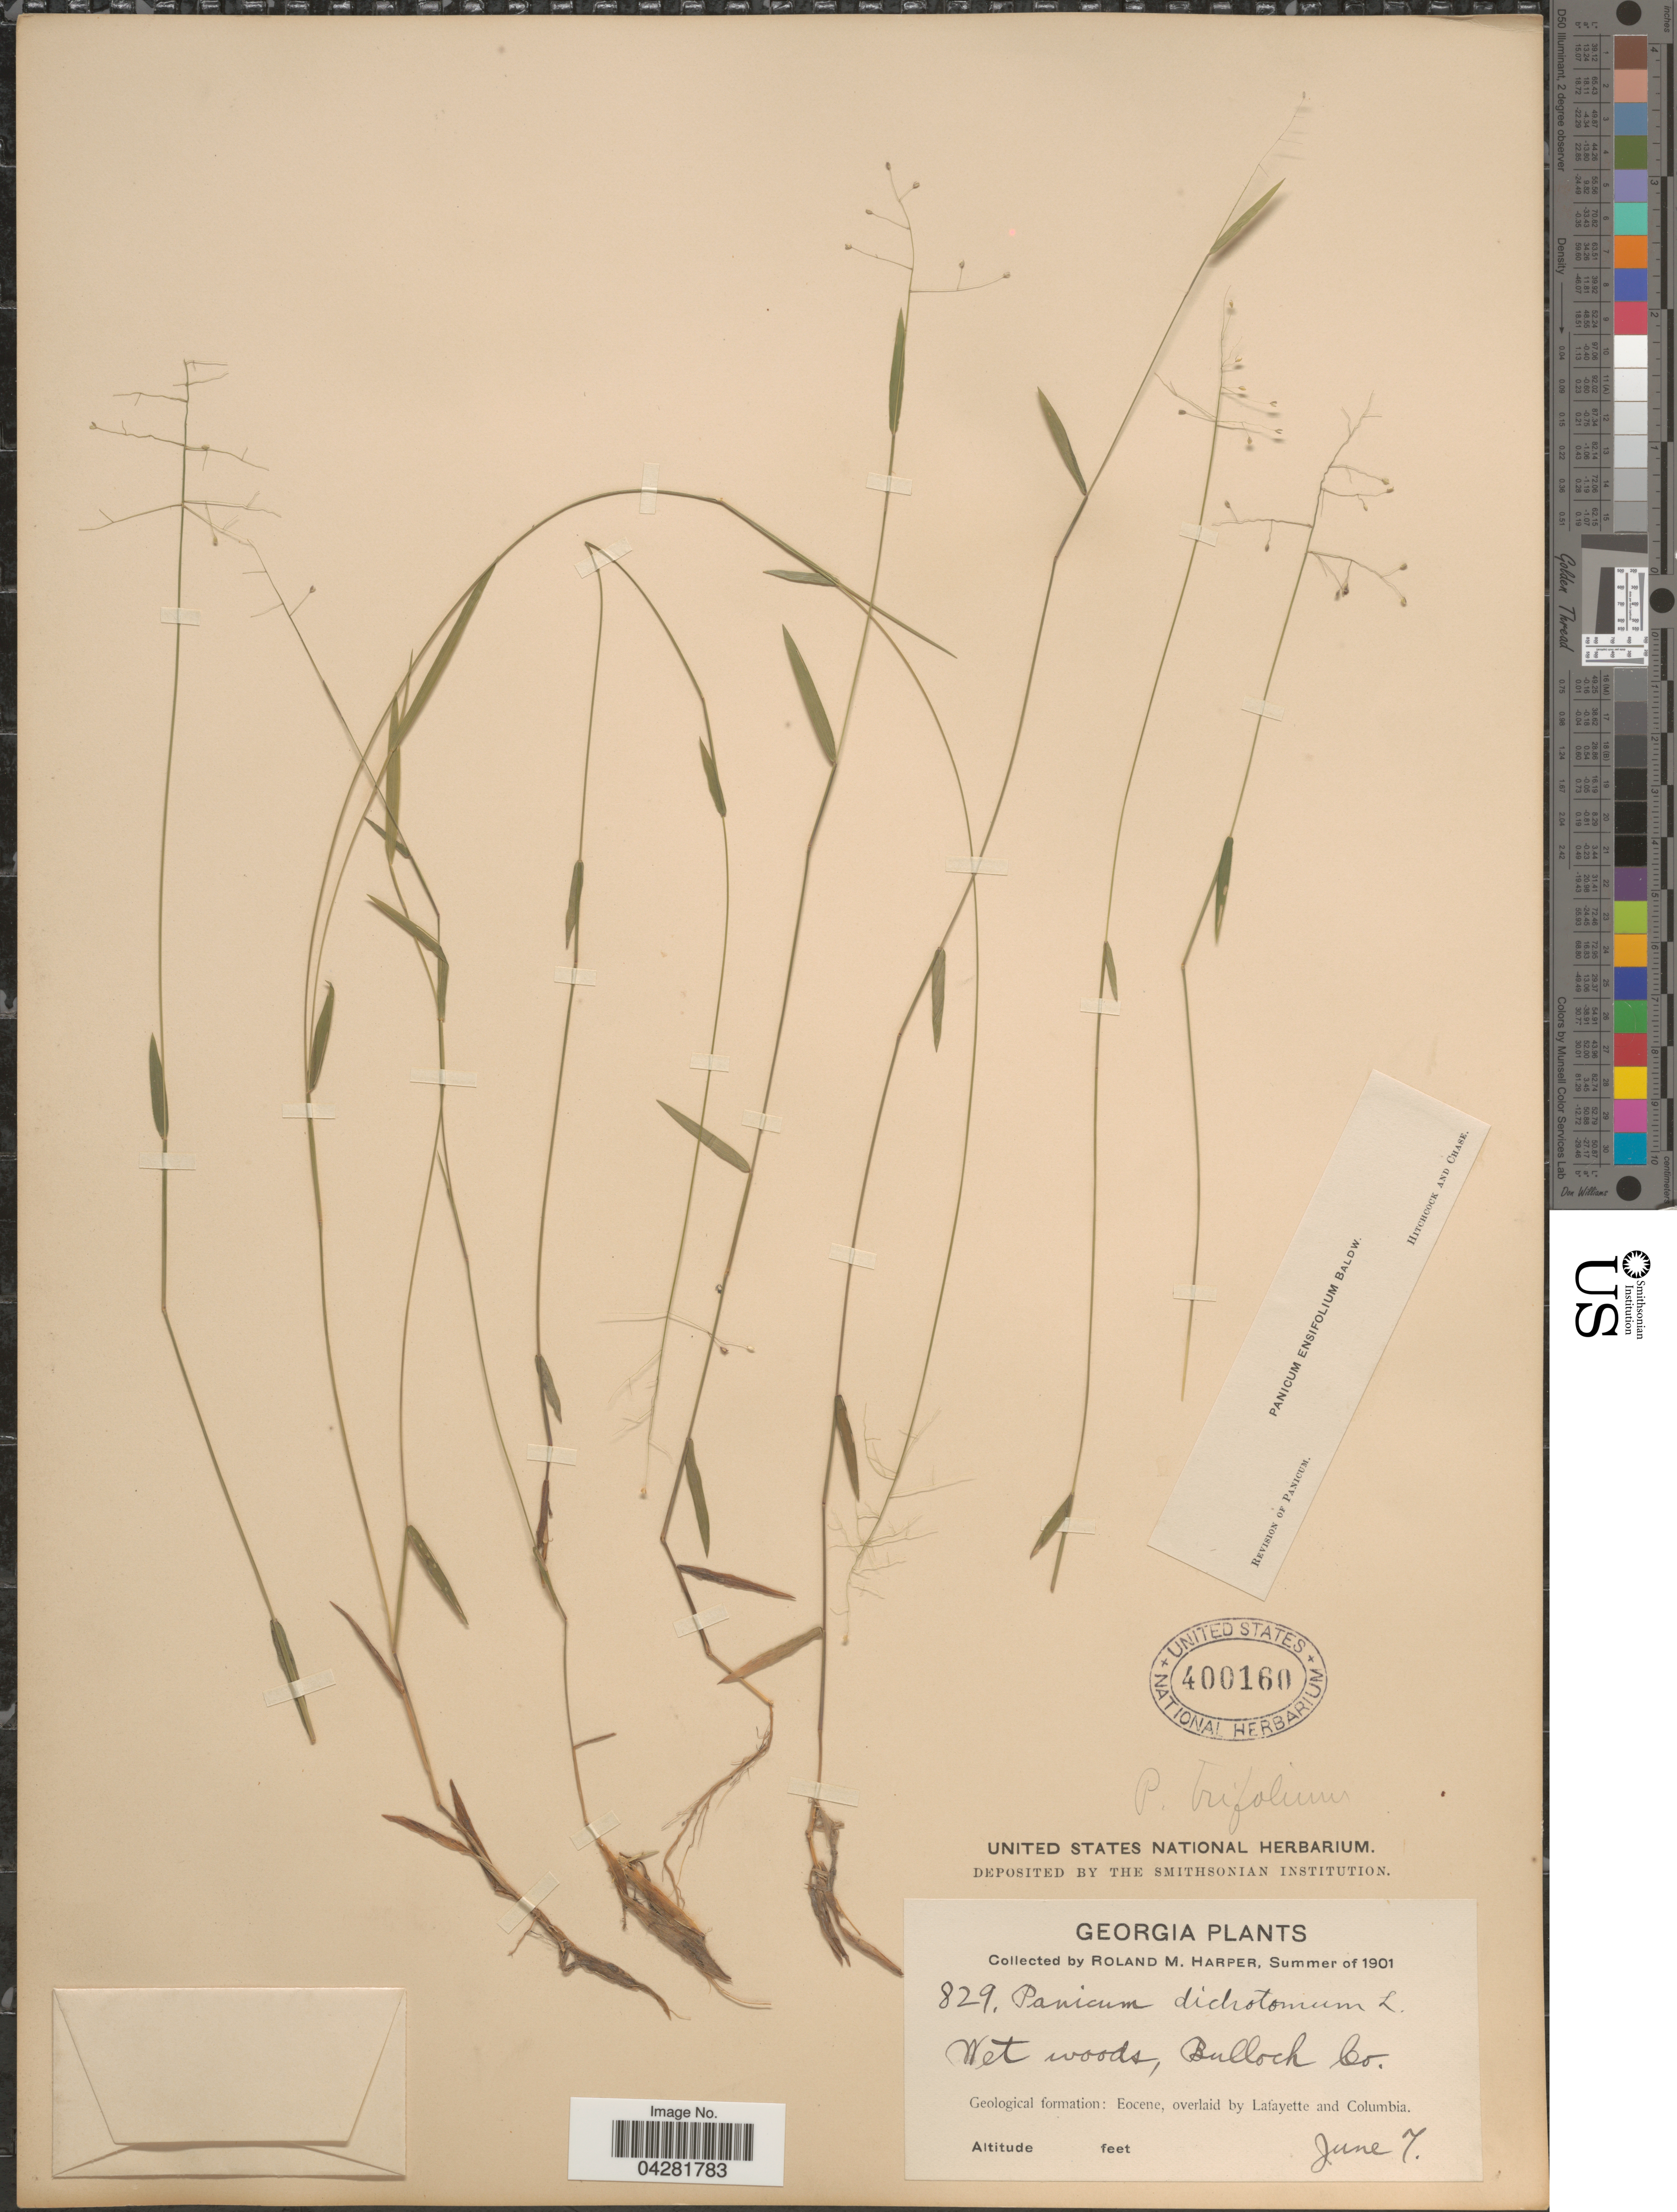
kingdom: Plantae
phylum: Tracheophyta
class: Liliopsida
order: Poales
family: Poaceae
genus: Dichanthelium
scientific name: Dichanthelium ensifolium var. ensifolium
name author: (Baldwin ex Elliot) Gould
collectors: R. M. Harper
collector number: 829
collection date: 1901-06-07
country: United States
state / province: Georgia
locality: Wet woods, Bullock Co. Geological formation: Eocene, overlaid by Lafayette and Columbia.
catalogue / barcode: US 400160